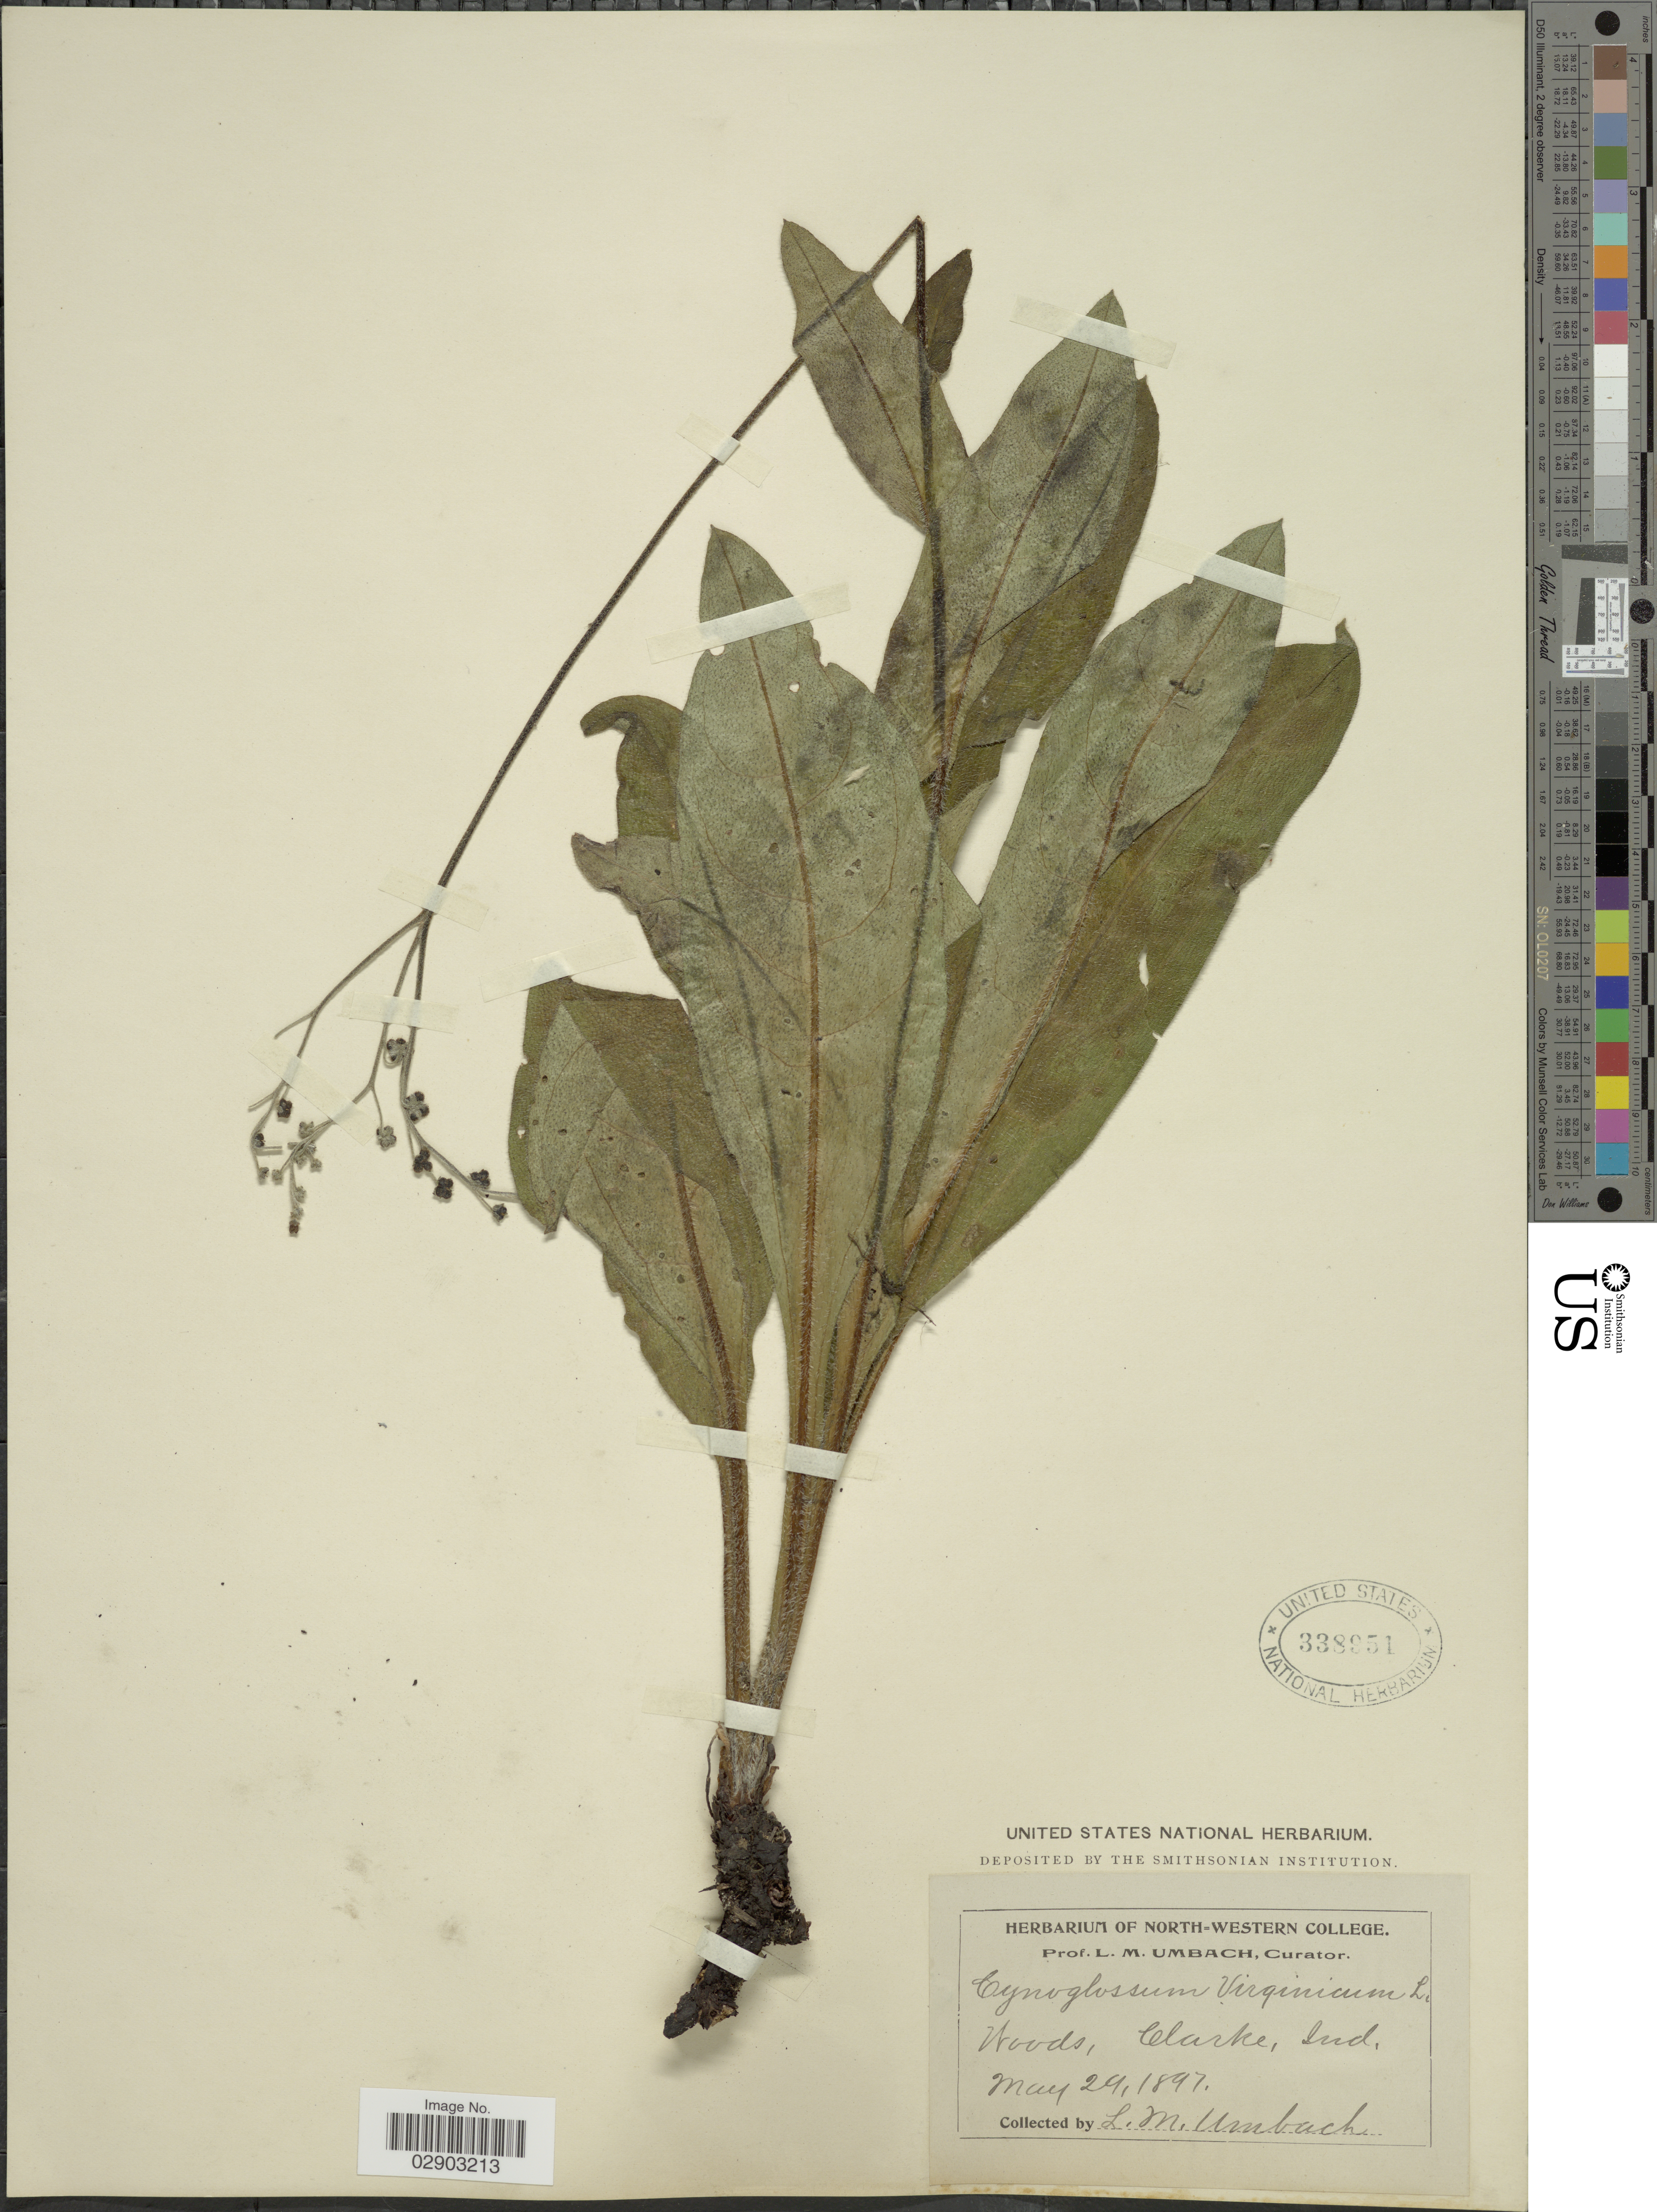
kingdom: Plantae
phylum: Tracheophyta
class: Magnoliopsida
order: Boraginales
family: Boraginaceae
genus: Cynoglossum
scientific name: Cynoglossum virginianum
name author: L.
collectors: L. M. Umbach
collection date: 1897-05-29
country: United States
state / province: Indiana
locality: Clarke.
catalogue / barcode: US 338951